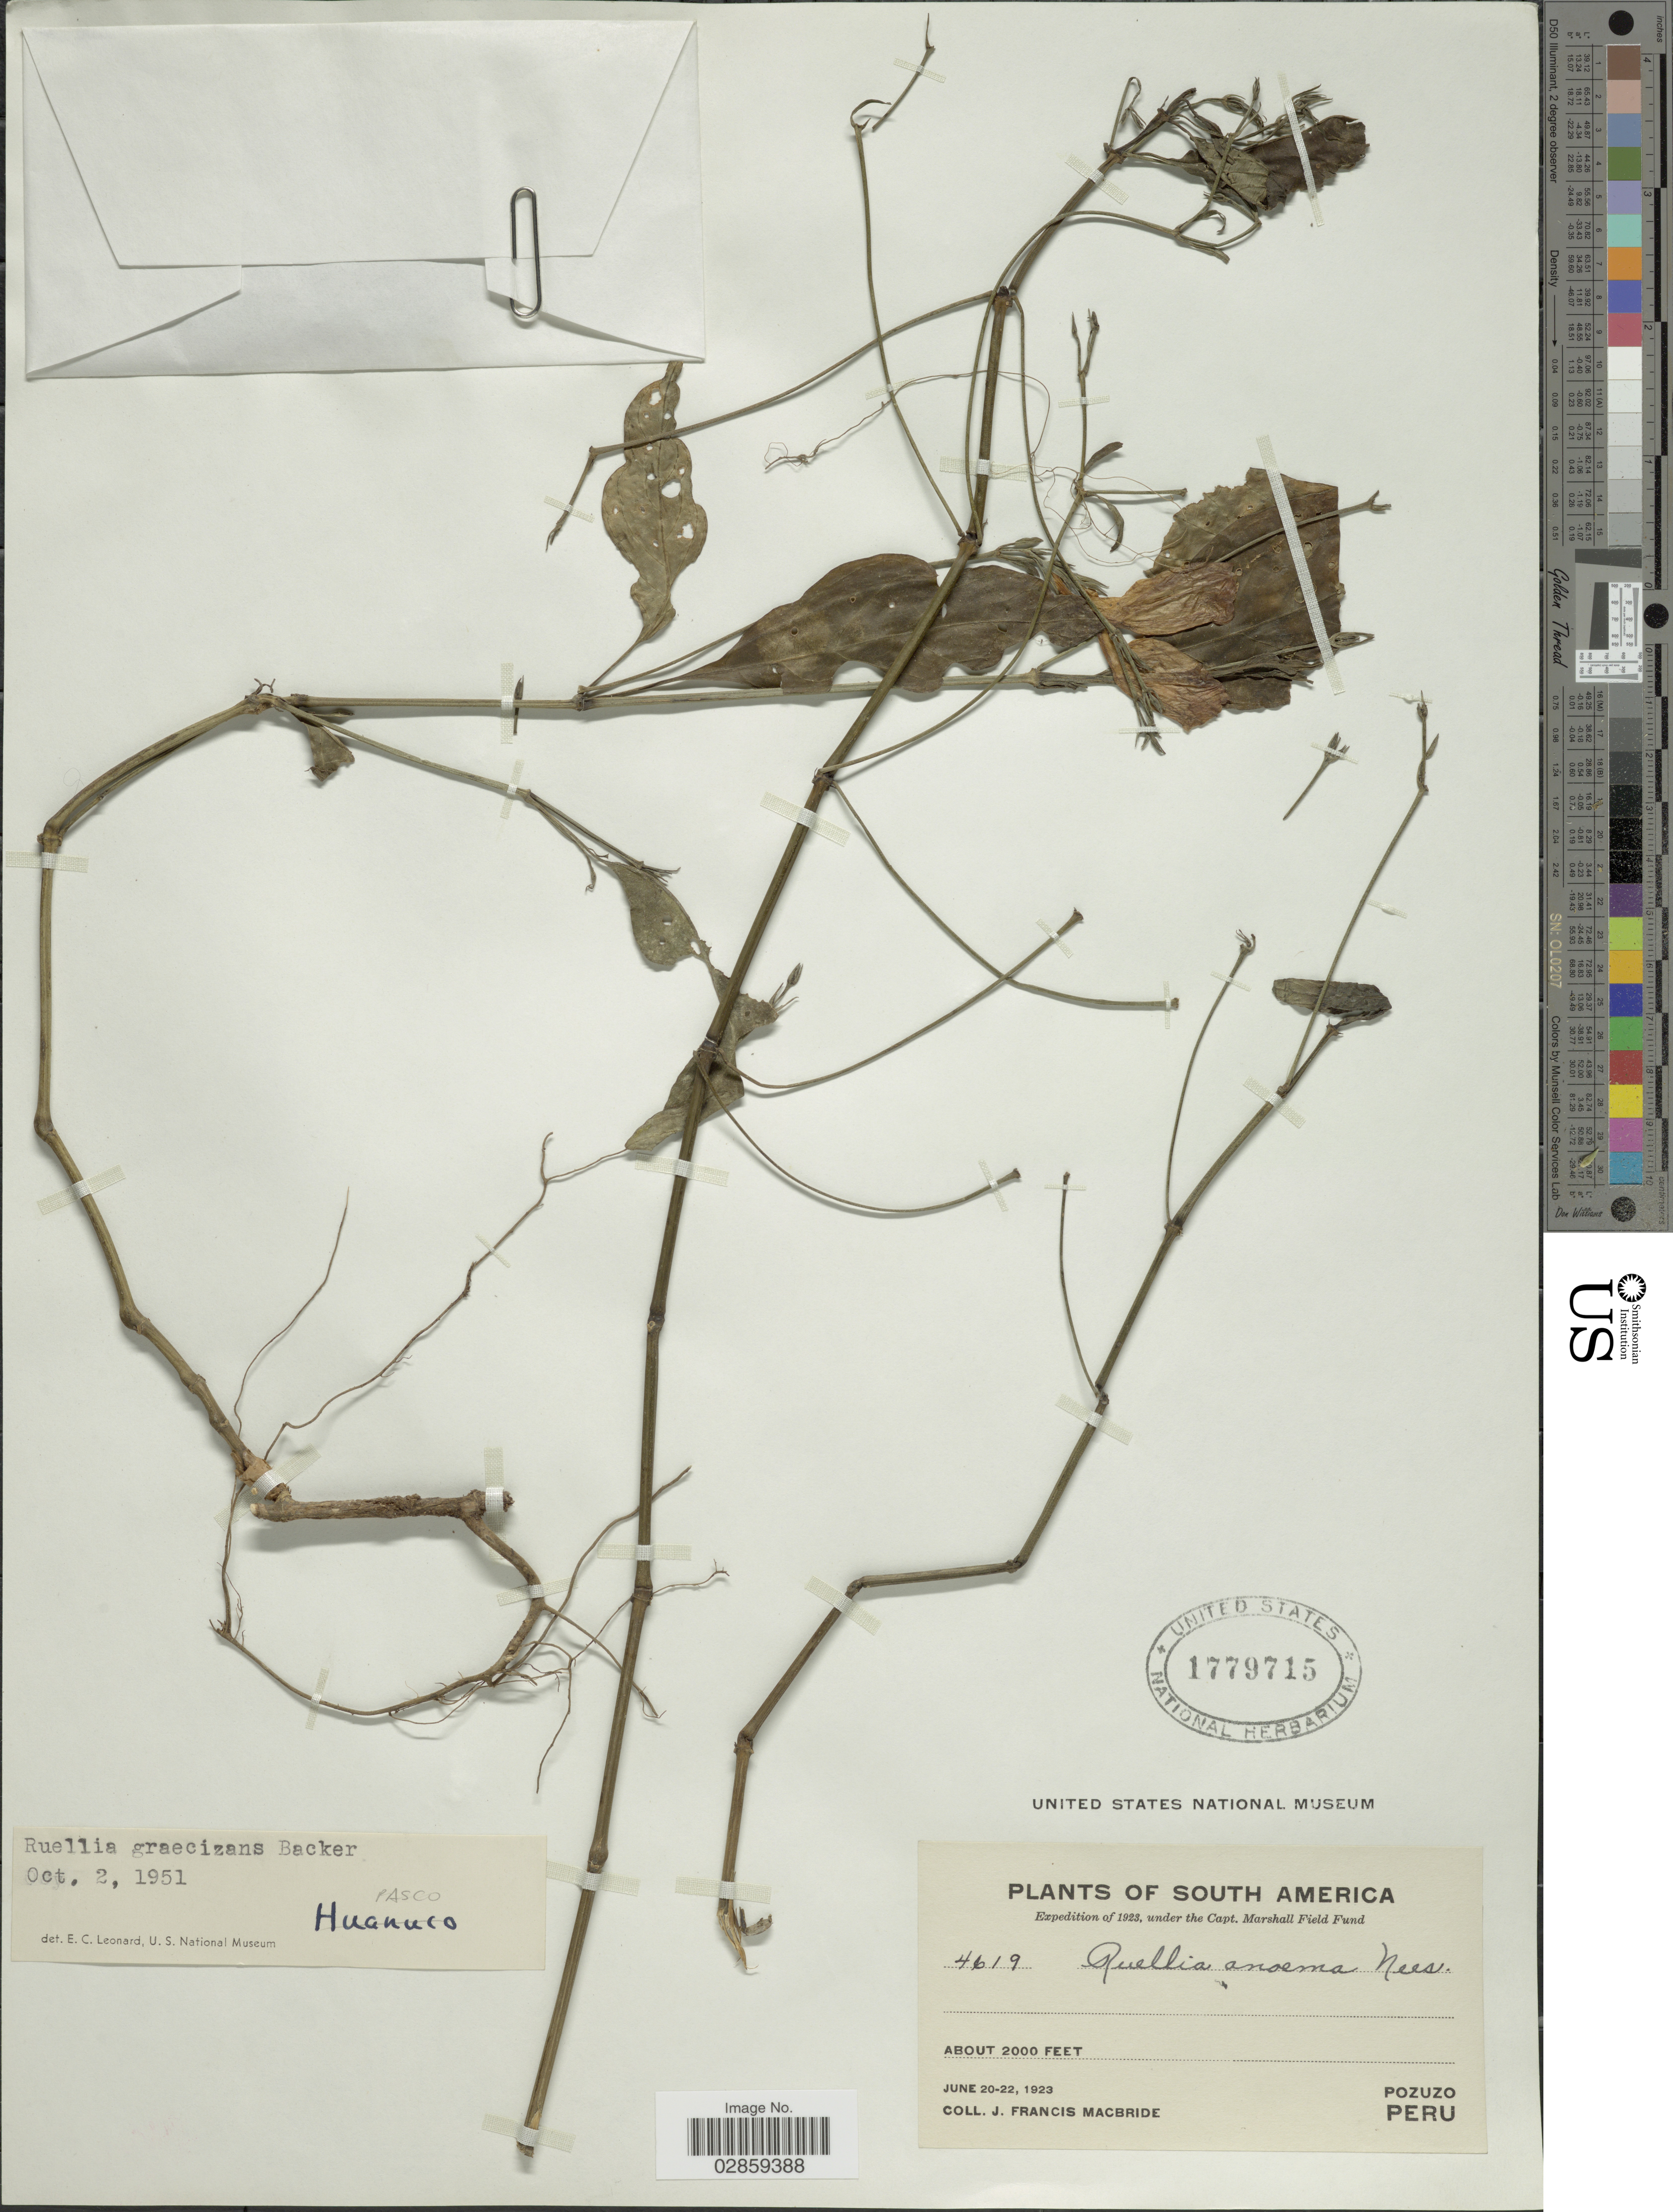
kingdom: Plantae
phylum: Tracheophyta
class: Magnoliopsida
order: Lamiales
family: Acanthaceae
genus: Ruellia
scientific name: Ruellia brevifolia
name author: (Pohl) C. Ezcurra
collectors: J. F. Macbride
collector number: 4619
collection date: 1923-06-20/1923-06-22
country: Peru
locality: Pozuzo.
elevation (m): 610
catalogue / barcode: US 1779715